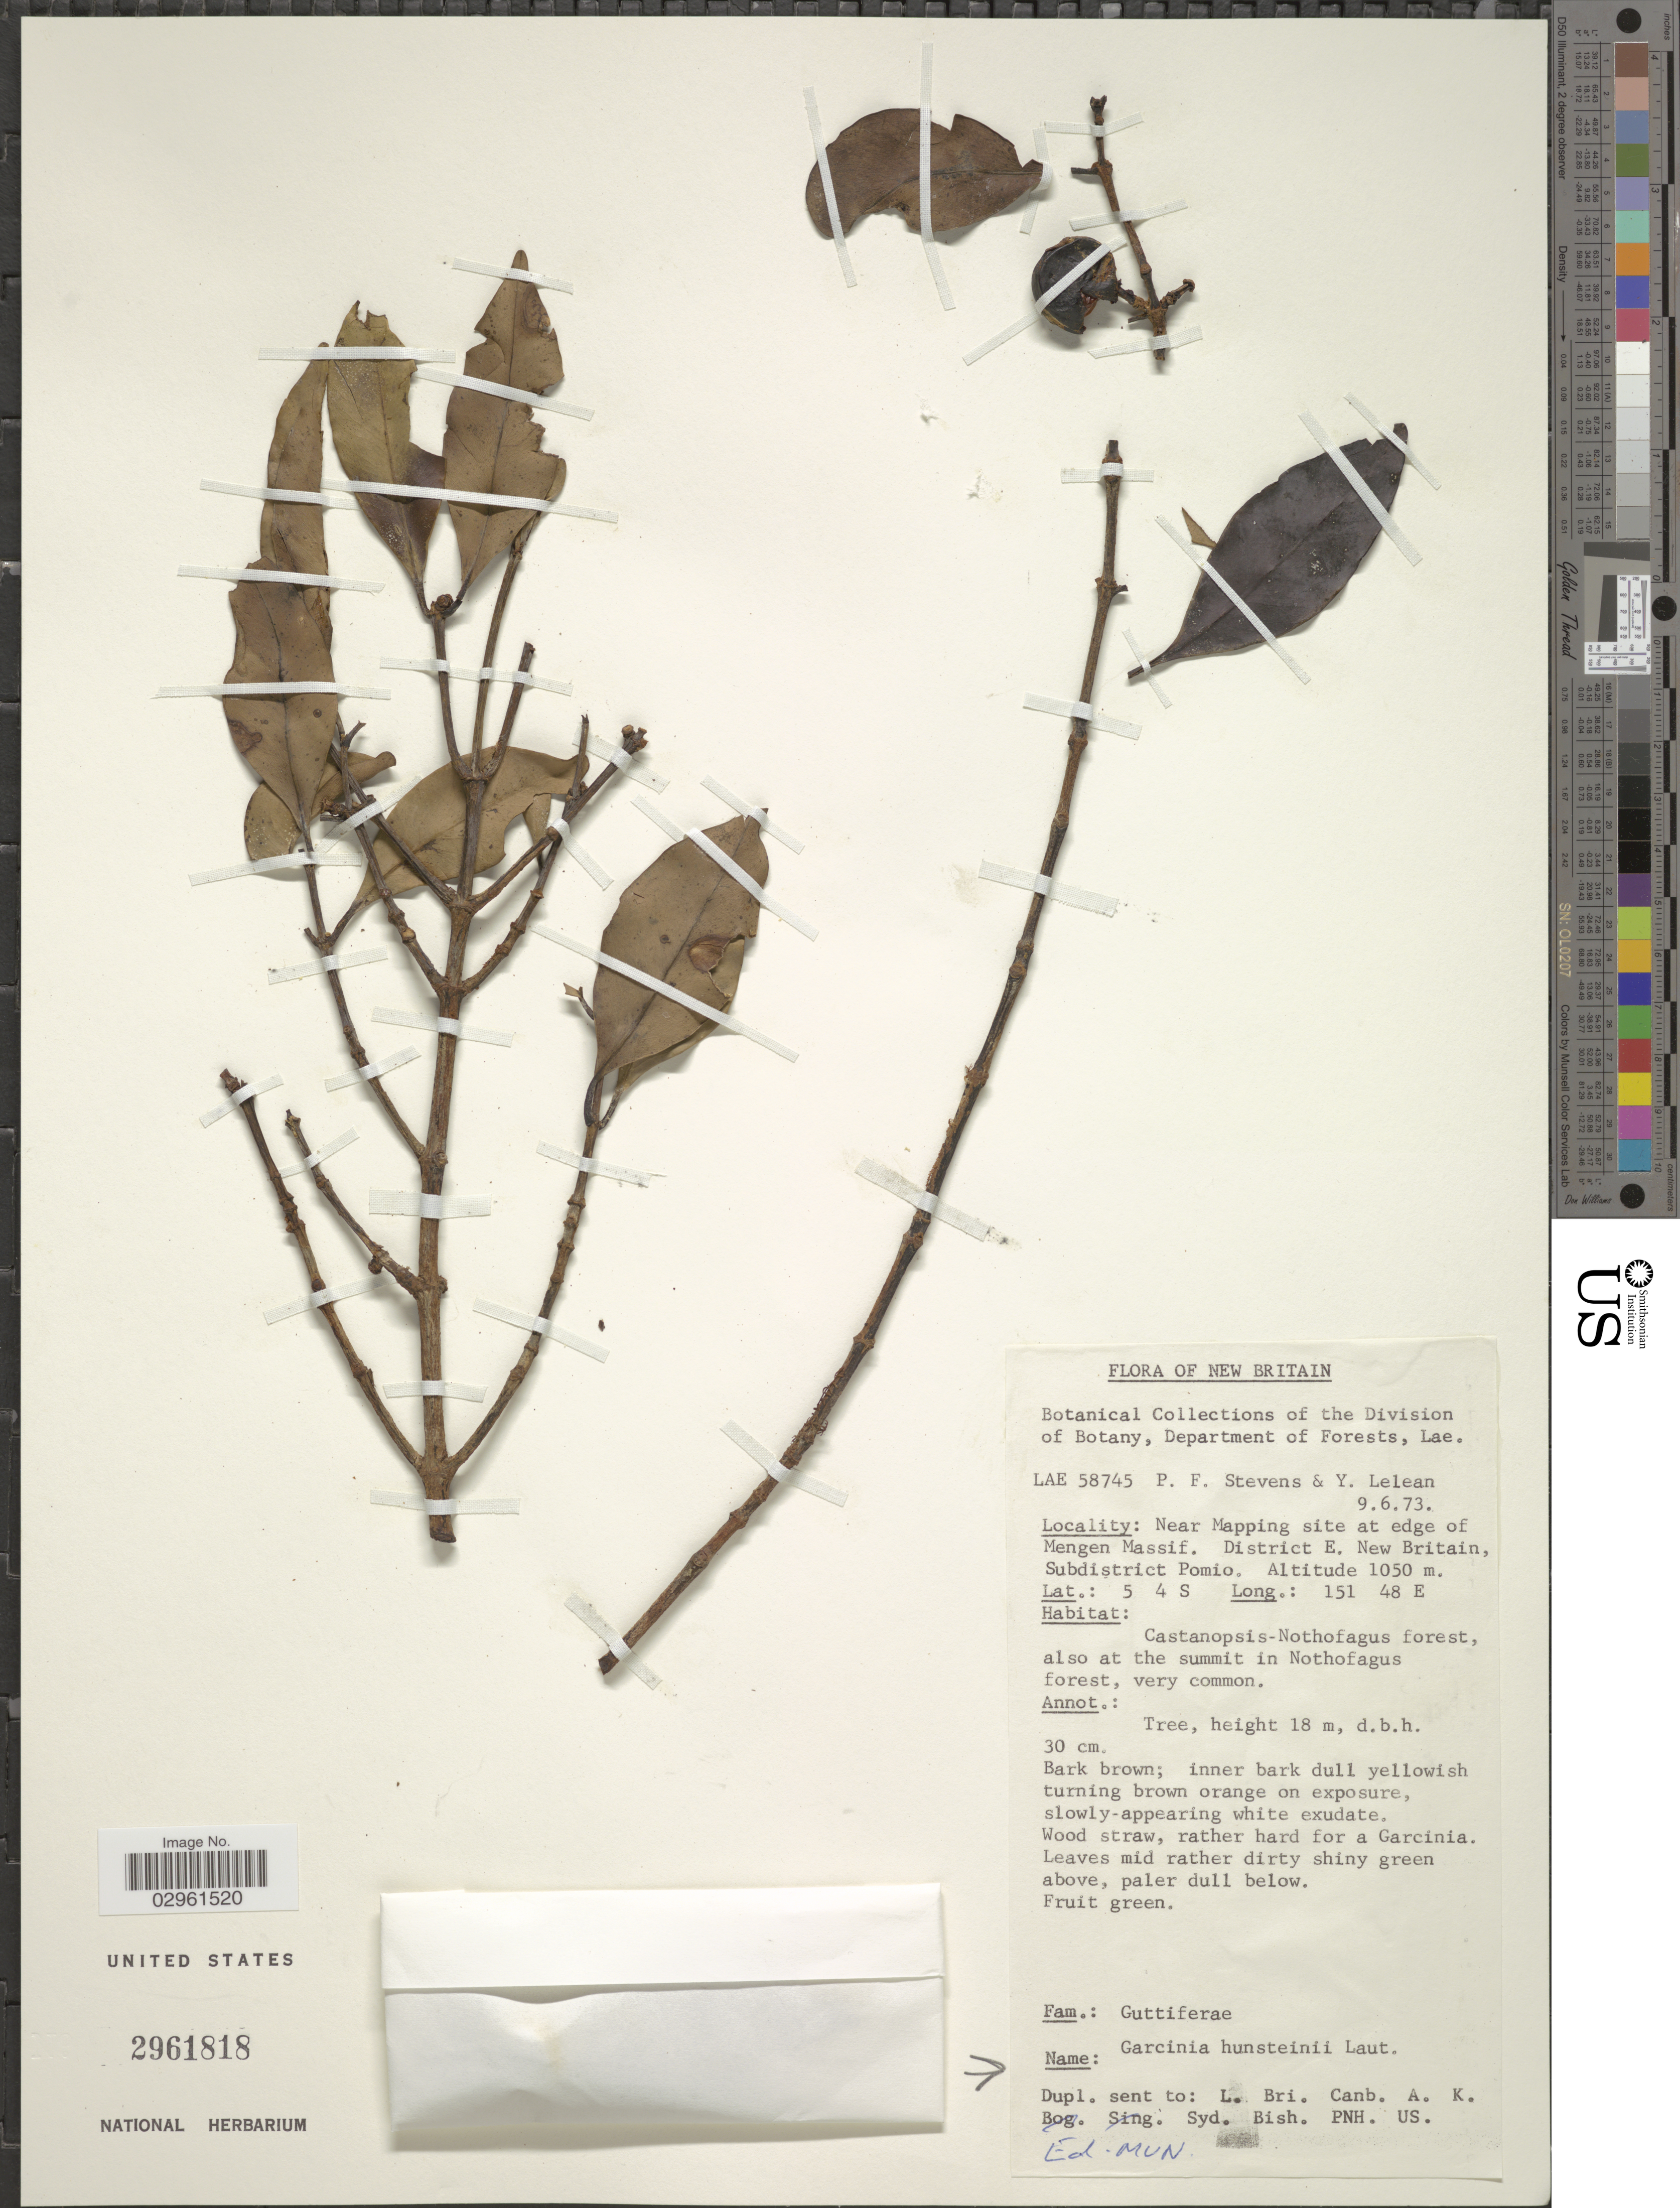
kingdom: Plantae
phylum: Tracheophyta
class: Magnoliopsida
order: Malpighiales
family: Clusiaceae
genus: Garcinia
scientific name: Garcinia hunsteinii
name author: Lauterb.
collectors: P. F. Stevens & Y. Lelean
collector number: LAE58745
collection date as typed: Transcribed d/m/y: 9/6/73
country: Papua New Guinea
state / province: East New Britain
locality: New Britain, near Mapping site at edge of Mengen Massif. District E. New Britain, Subdistrict Pomio.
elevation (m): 1050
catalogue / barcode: US 2961818